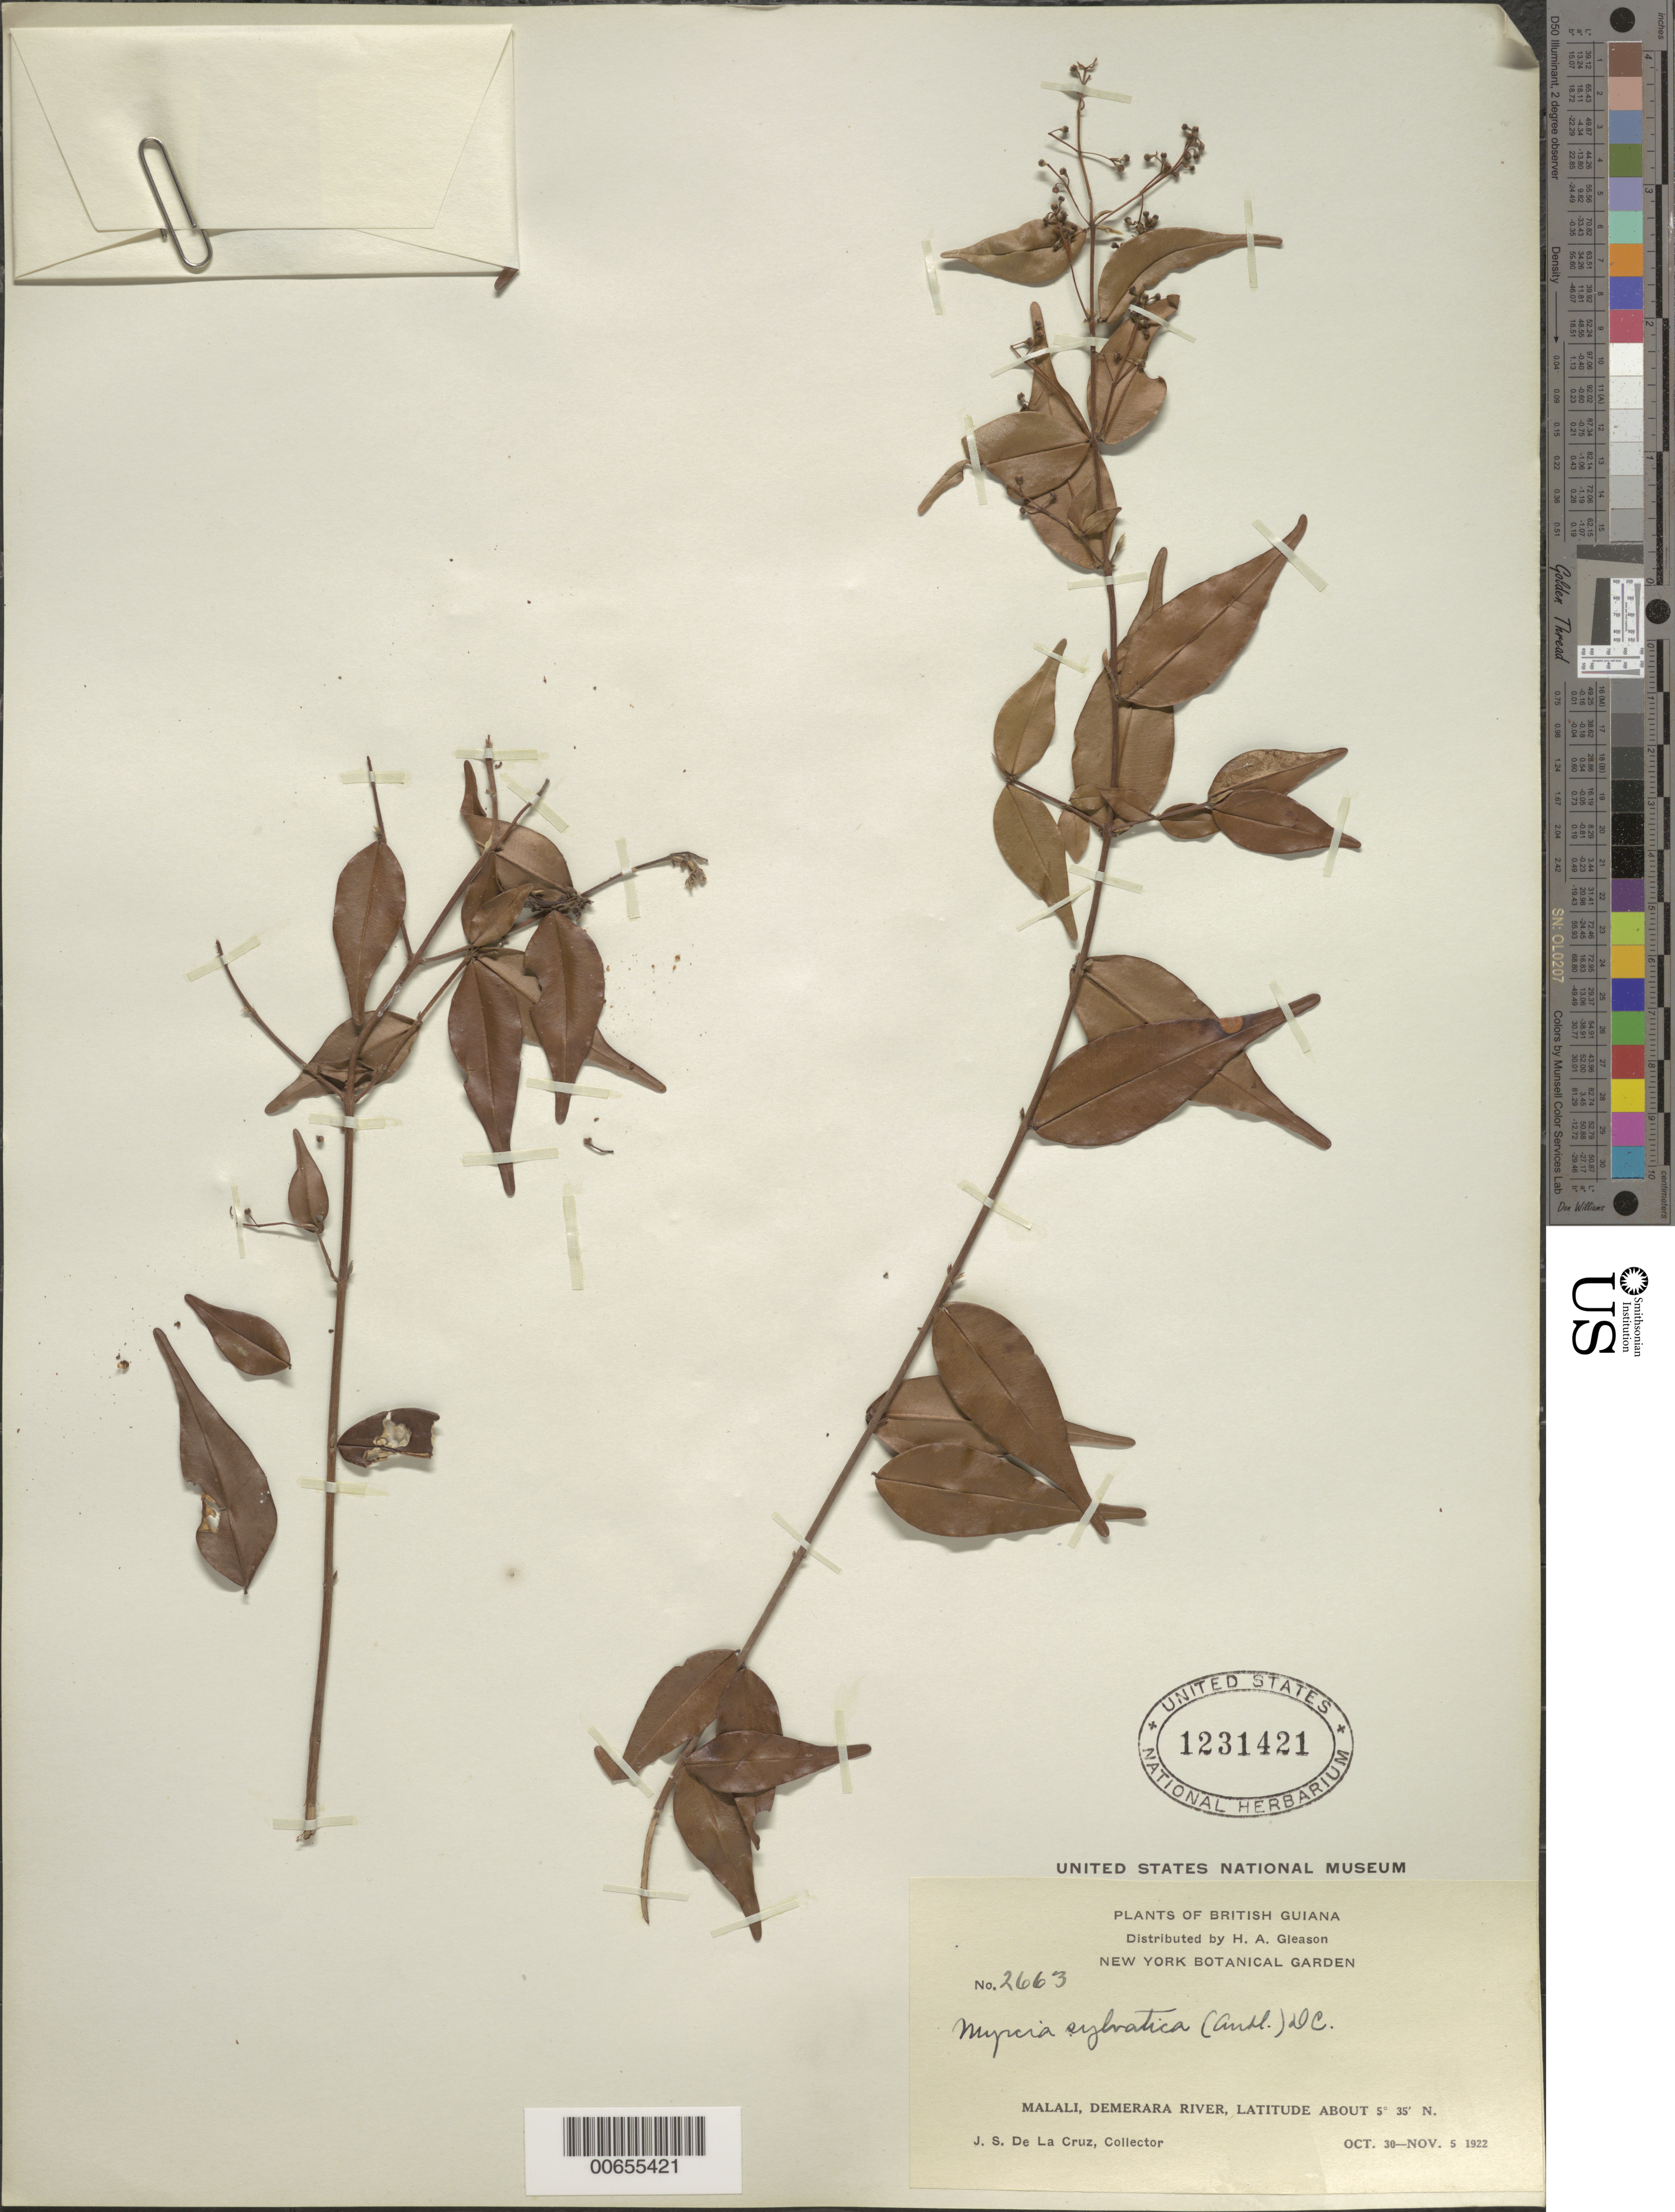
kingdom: Plantae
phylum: Tracheophyta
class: Magnoliopsida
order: Myrtales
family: Myrtaceae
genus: Myrcia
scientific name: Myrcia sylvatica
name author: (G. Mey.) DC.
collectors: J. S. de la Cruz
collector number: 2663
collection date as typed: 30-Oct-22 to 5-Nov-22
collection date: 1922-10-30/1922-11-05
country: Guyana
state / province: U. Demerara-Berbice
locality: Malali, Demerara R.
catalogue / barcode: US 1231421